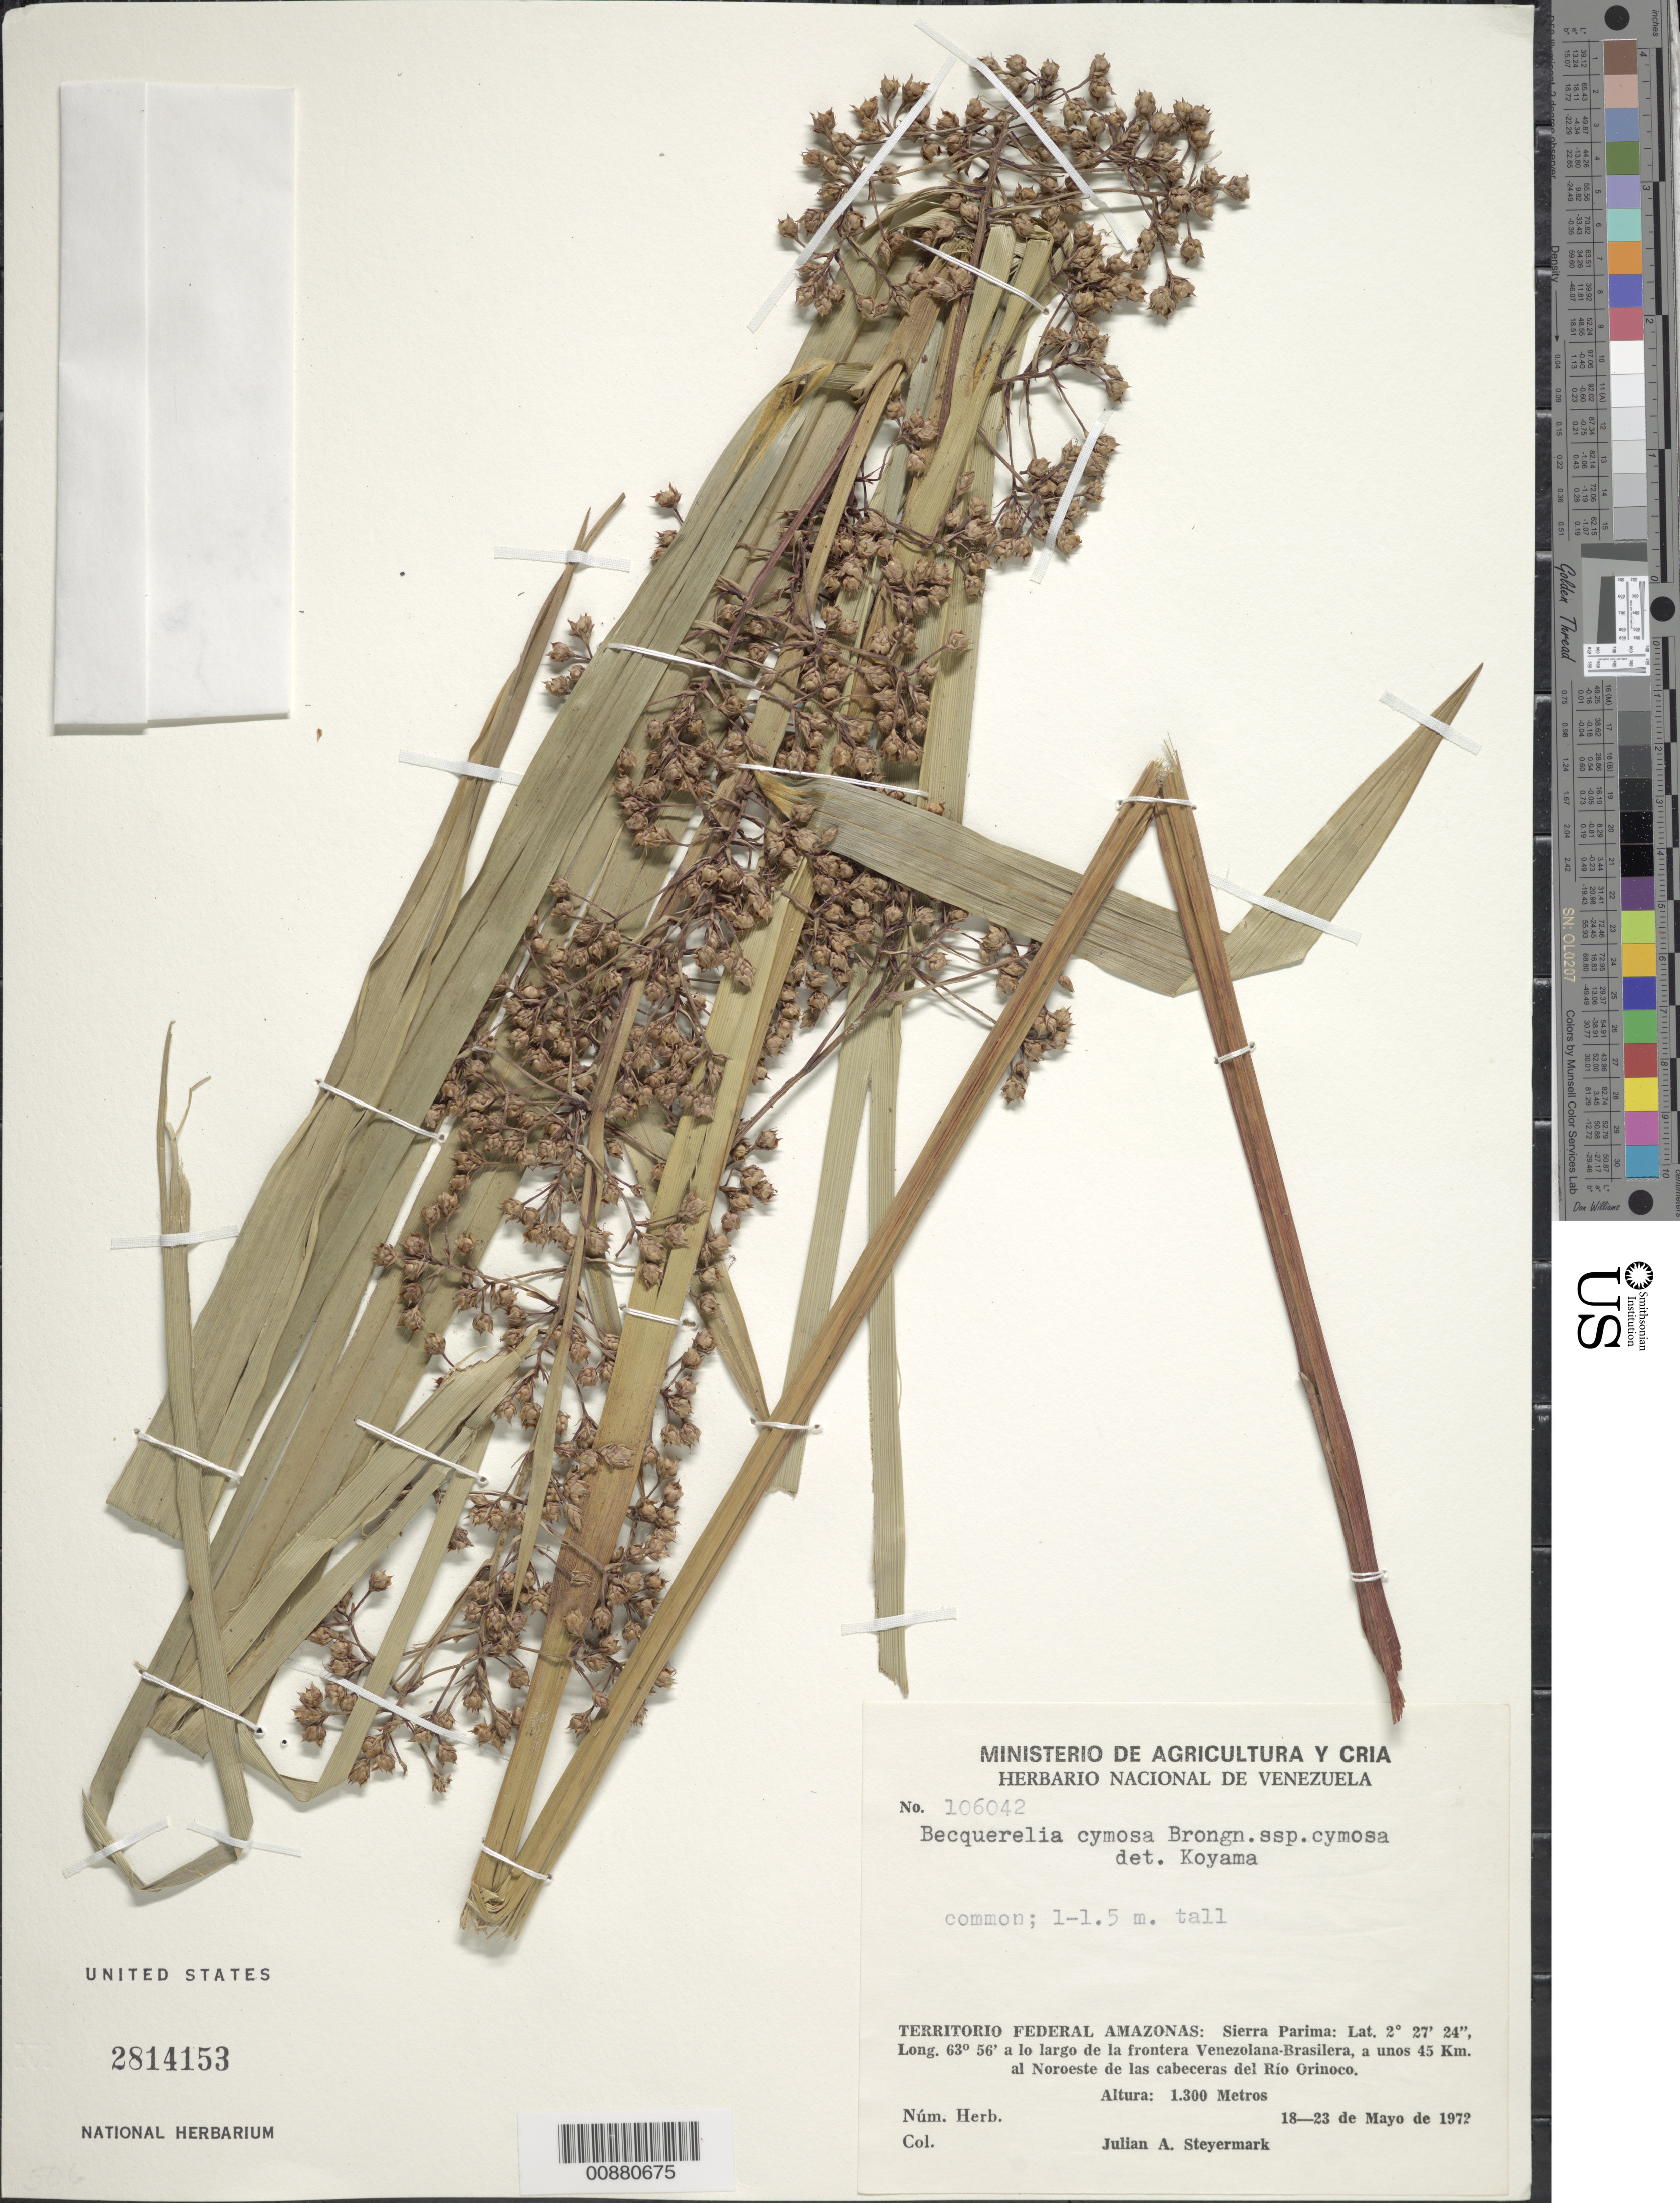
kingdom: Plantae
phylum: Tracheophyta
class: Liliopsida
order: Poales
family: Cyperaceae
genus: Becquerelia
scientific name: Becquerelia cymosa subsp. cymosa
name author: Brongn.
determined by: Koyama, Tetsuo M.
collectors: J. Steyermark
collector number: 106042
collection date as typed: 18-May-72 to 23-May-72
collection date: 1972-05-18/1972-05-23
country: Venezuela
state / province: Amazonas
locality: Sierra Parima, la frontera Venezolana-Brasilera, a unos 45 km al noroeste de las cabeceras del Río Orinoco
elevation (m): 1300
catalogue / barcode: US 2814153